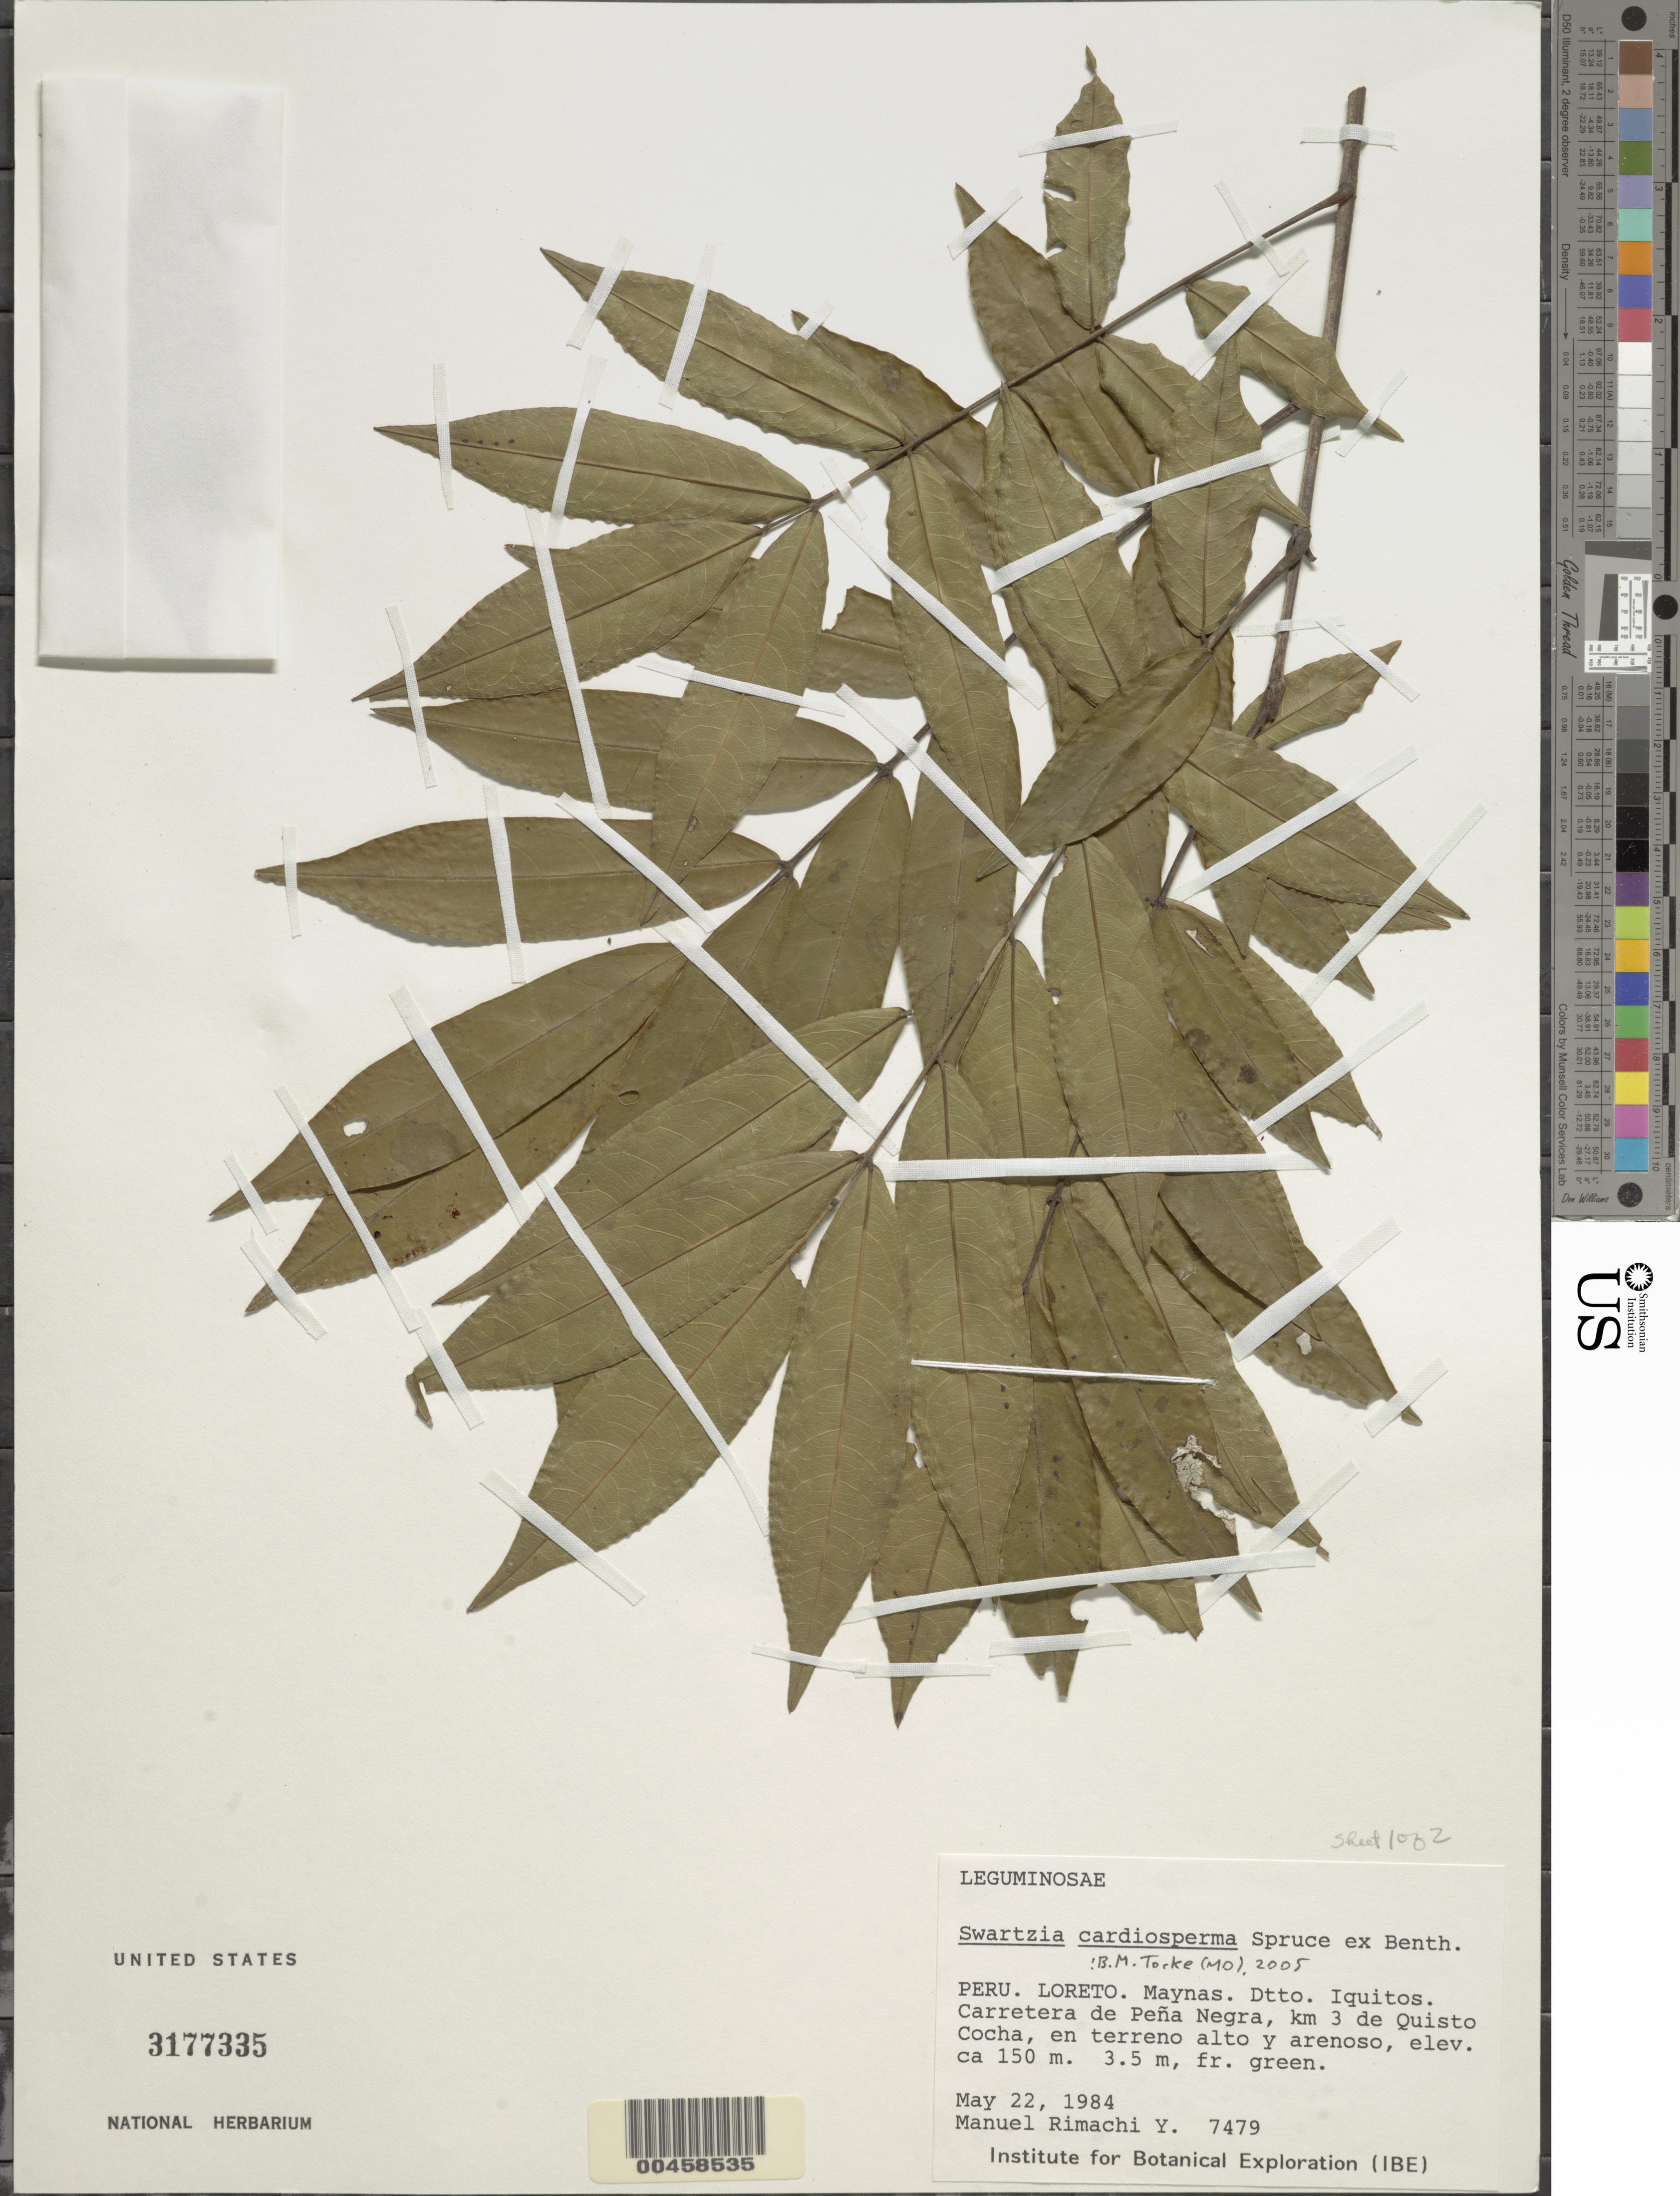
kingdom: Plantae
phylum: Tracheophyta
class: Magnoliopsida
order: Fabales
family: Fabaceae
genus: Swartzia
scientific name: Swartzia cardiosperma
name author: Spruce ex Benth.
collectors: M. Rimachi Y.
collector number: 7479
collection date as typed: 22 May 1984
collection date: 1984-05-22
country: Peru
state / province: Loreto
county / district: Maynas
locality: Carretera de pena negra, km 3 de quisto cocha; dtto. iquitos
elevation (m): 150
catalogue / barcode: US 3177335